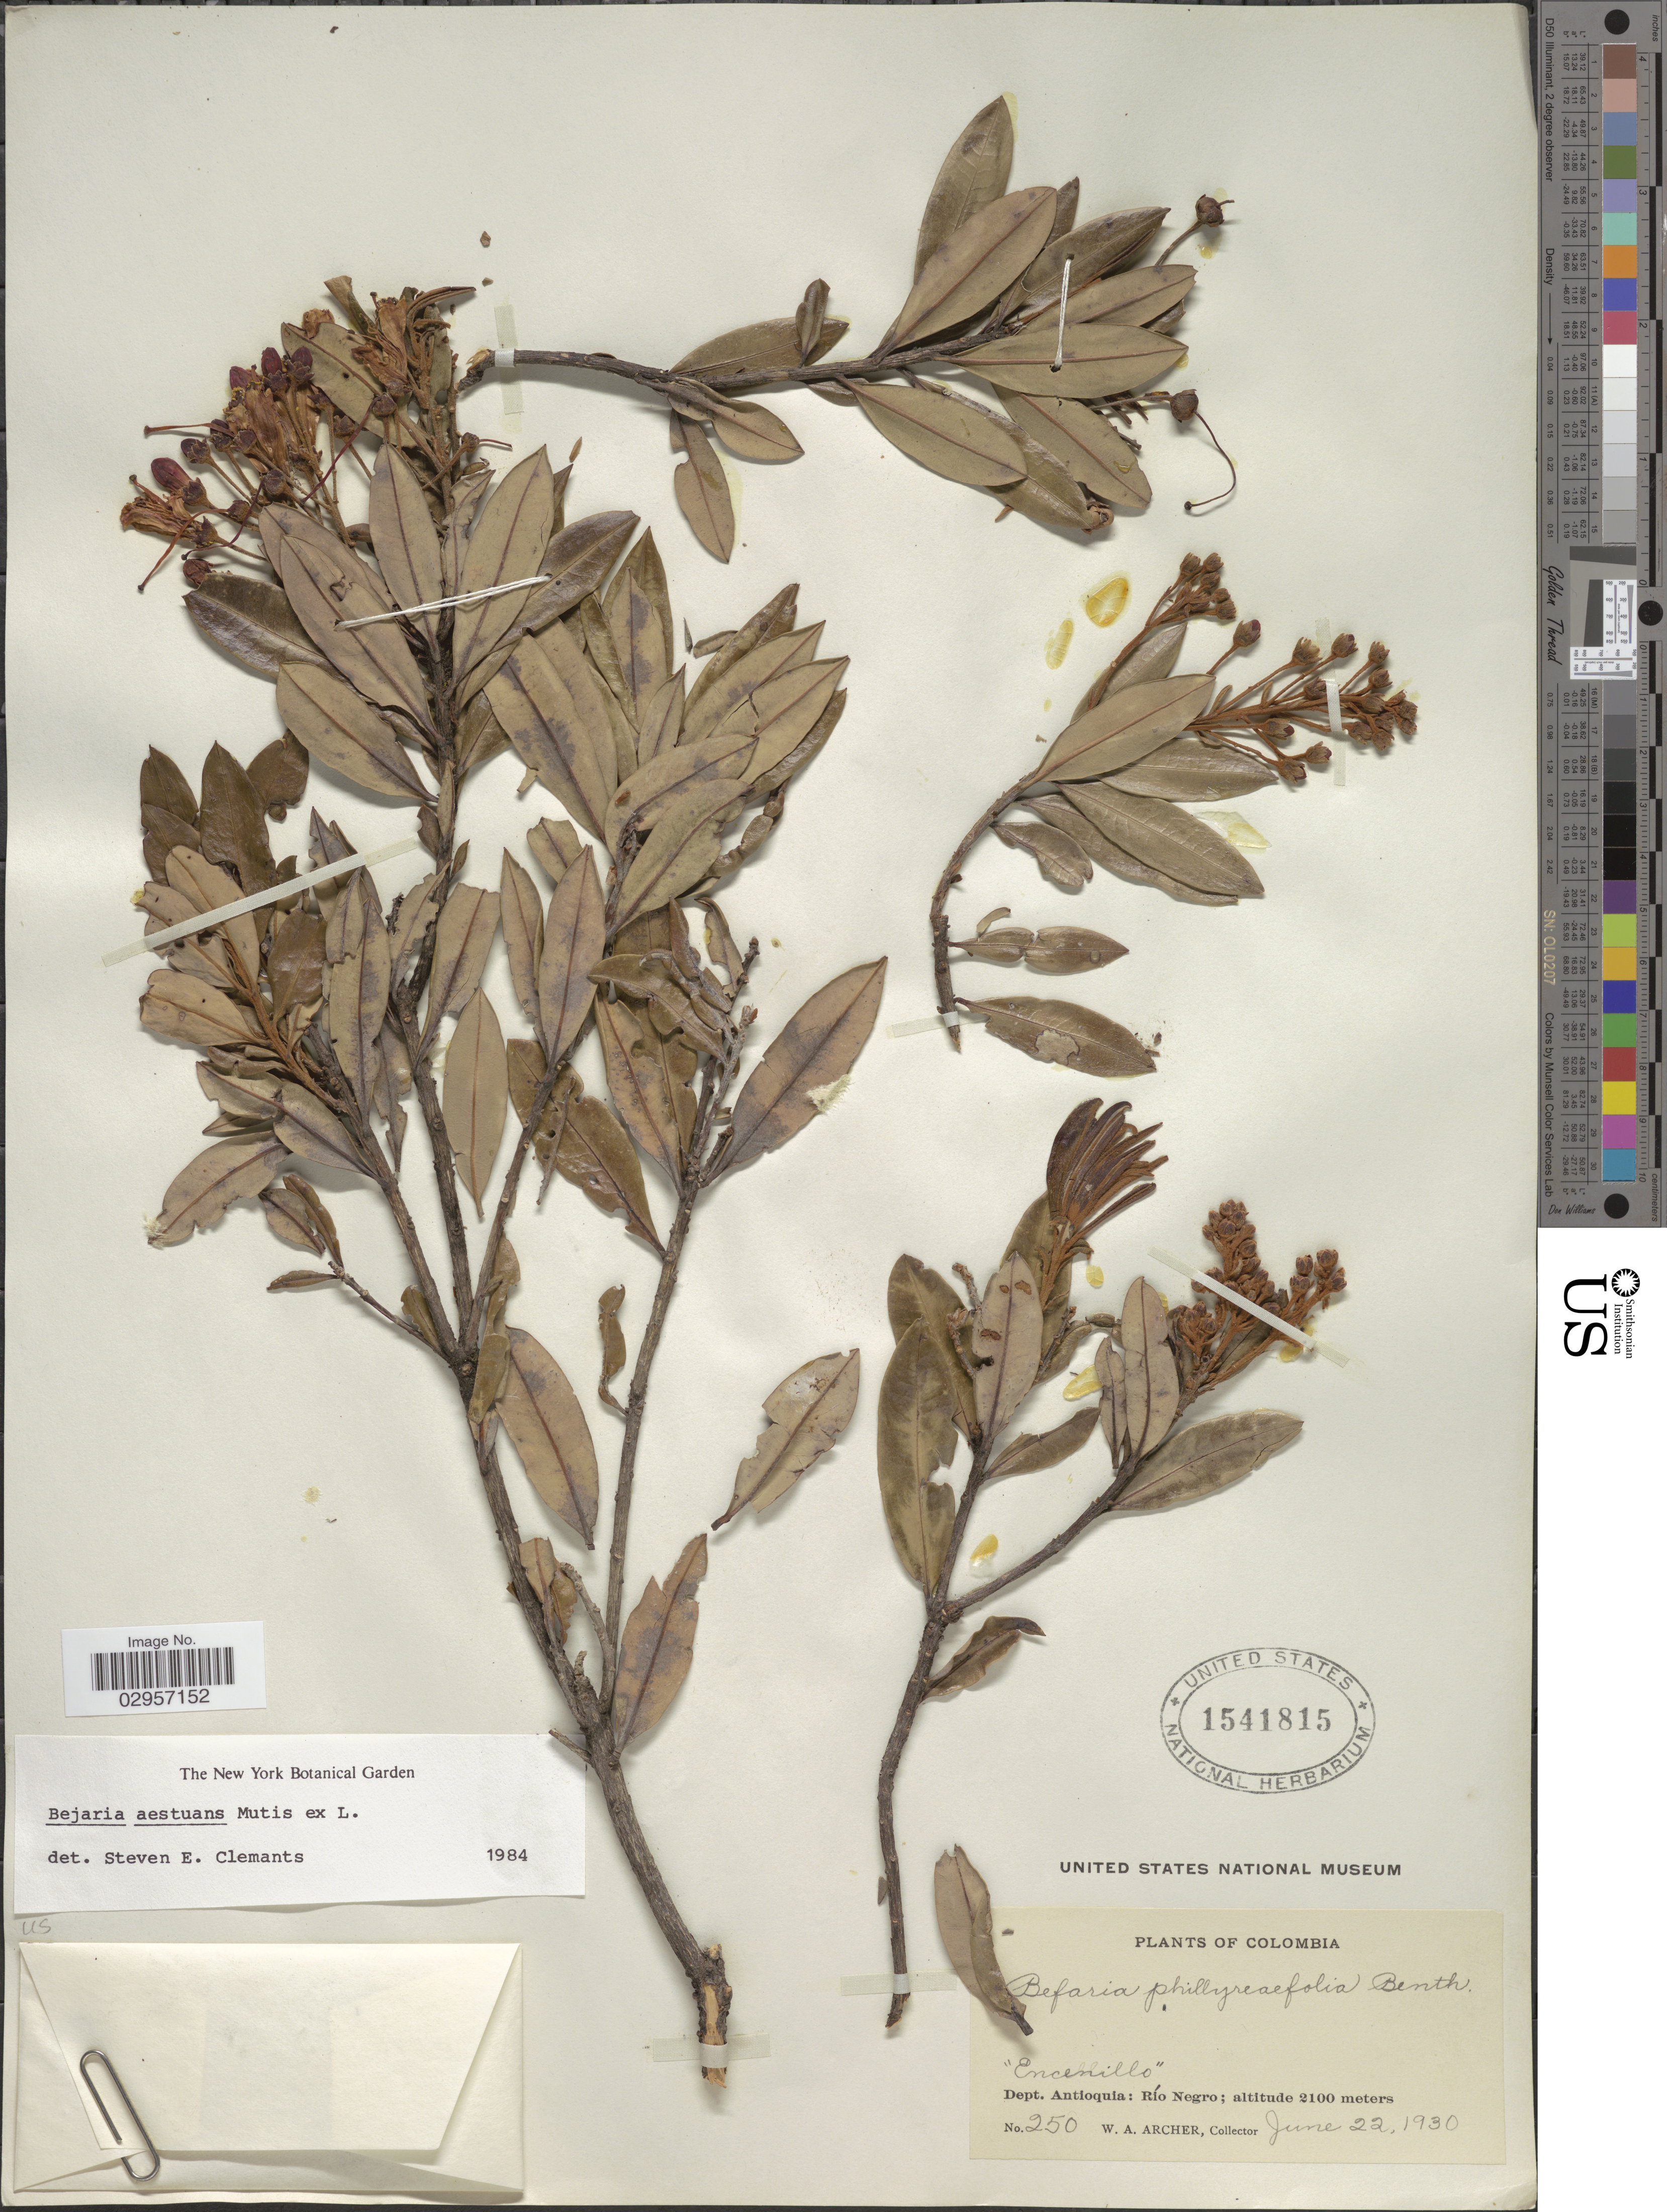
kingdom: Plantae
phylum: Tracheophyta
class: Magnoliopsida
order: Ericales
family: Ericaceae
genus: Befaria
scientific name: Befaria aestuans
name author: Mutis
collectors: W. Archer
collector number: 250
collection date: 1930-06-22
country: Colombia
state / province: Antioquia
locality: Dept. Antioquia: Río Negro.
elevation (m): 2100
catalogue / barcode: US 1541815